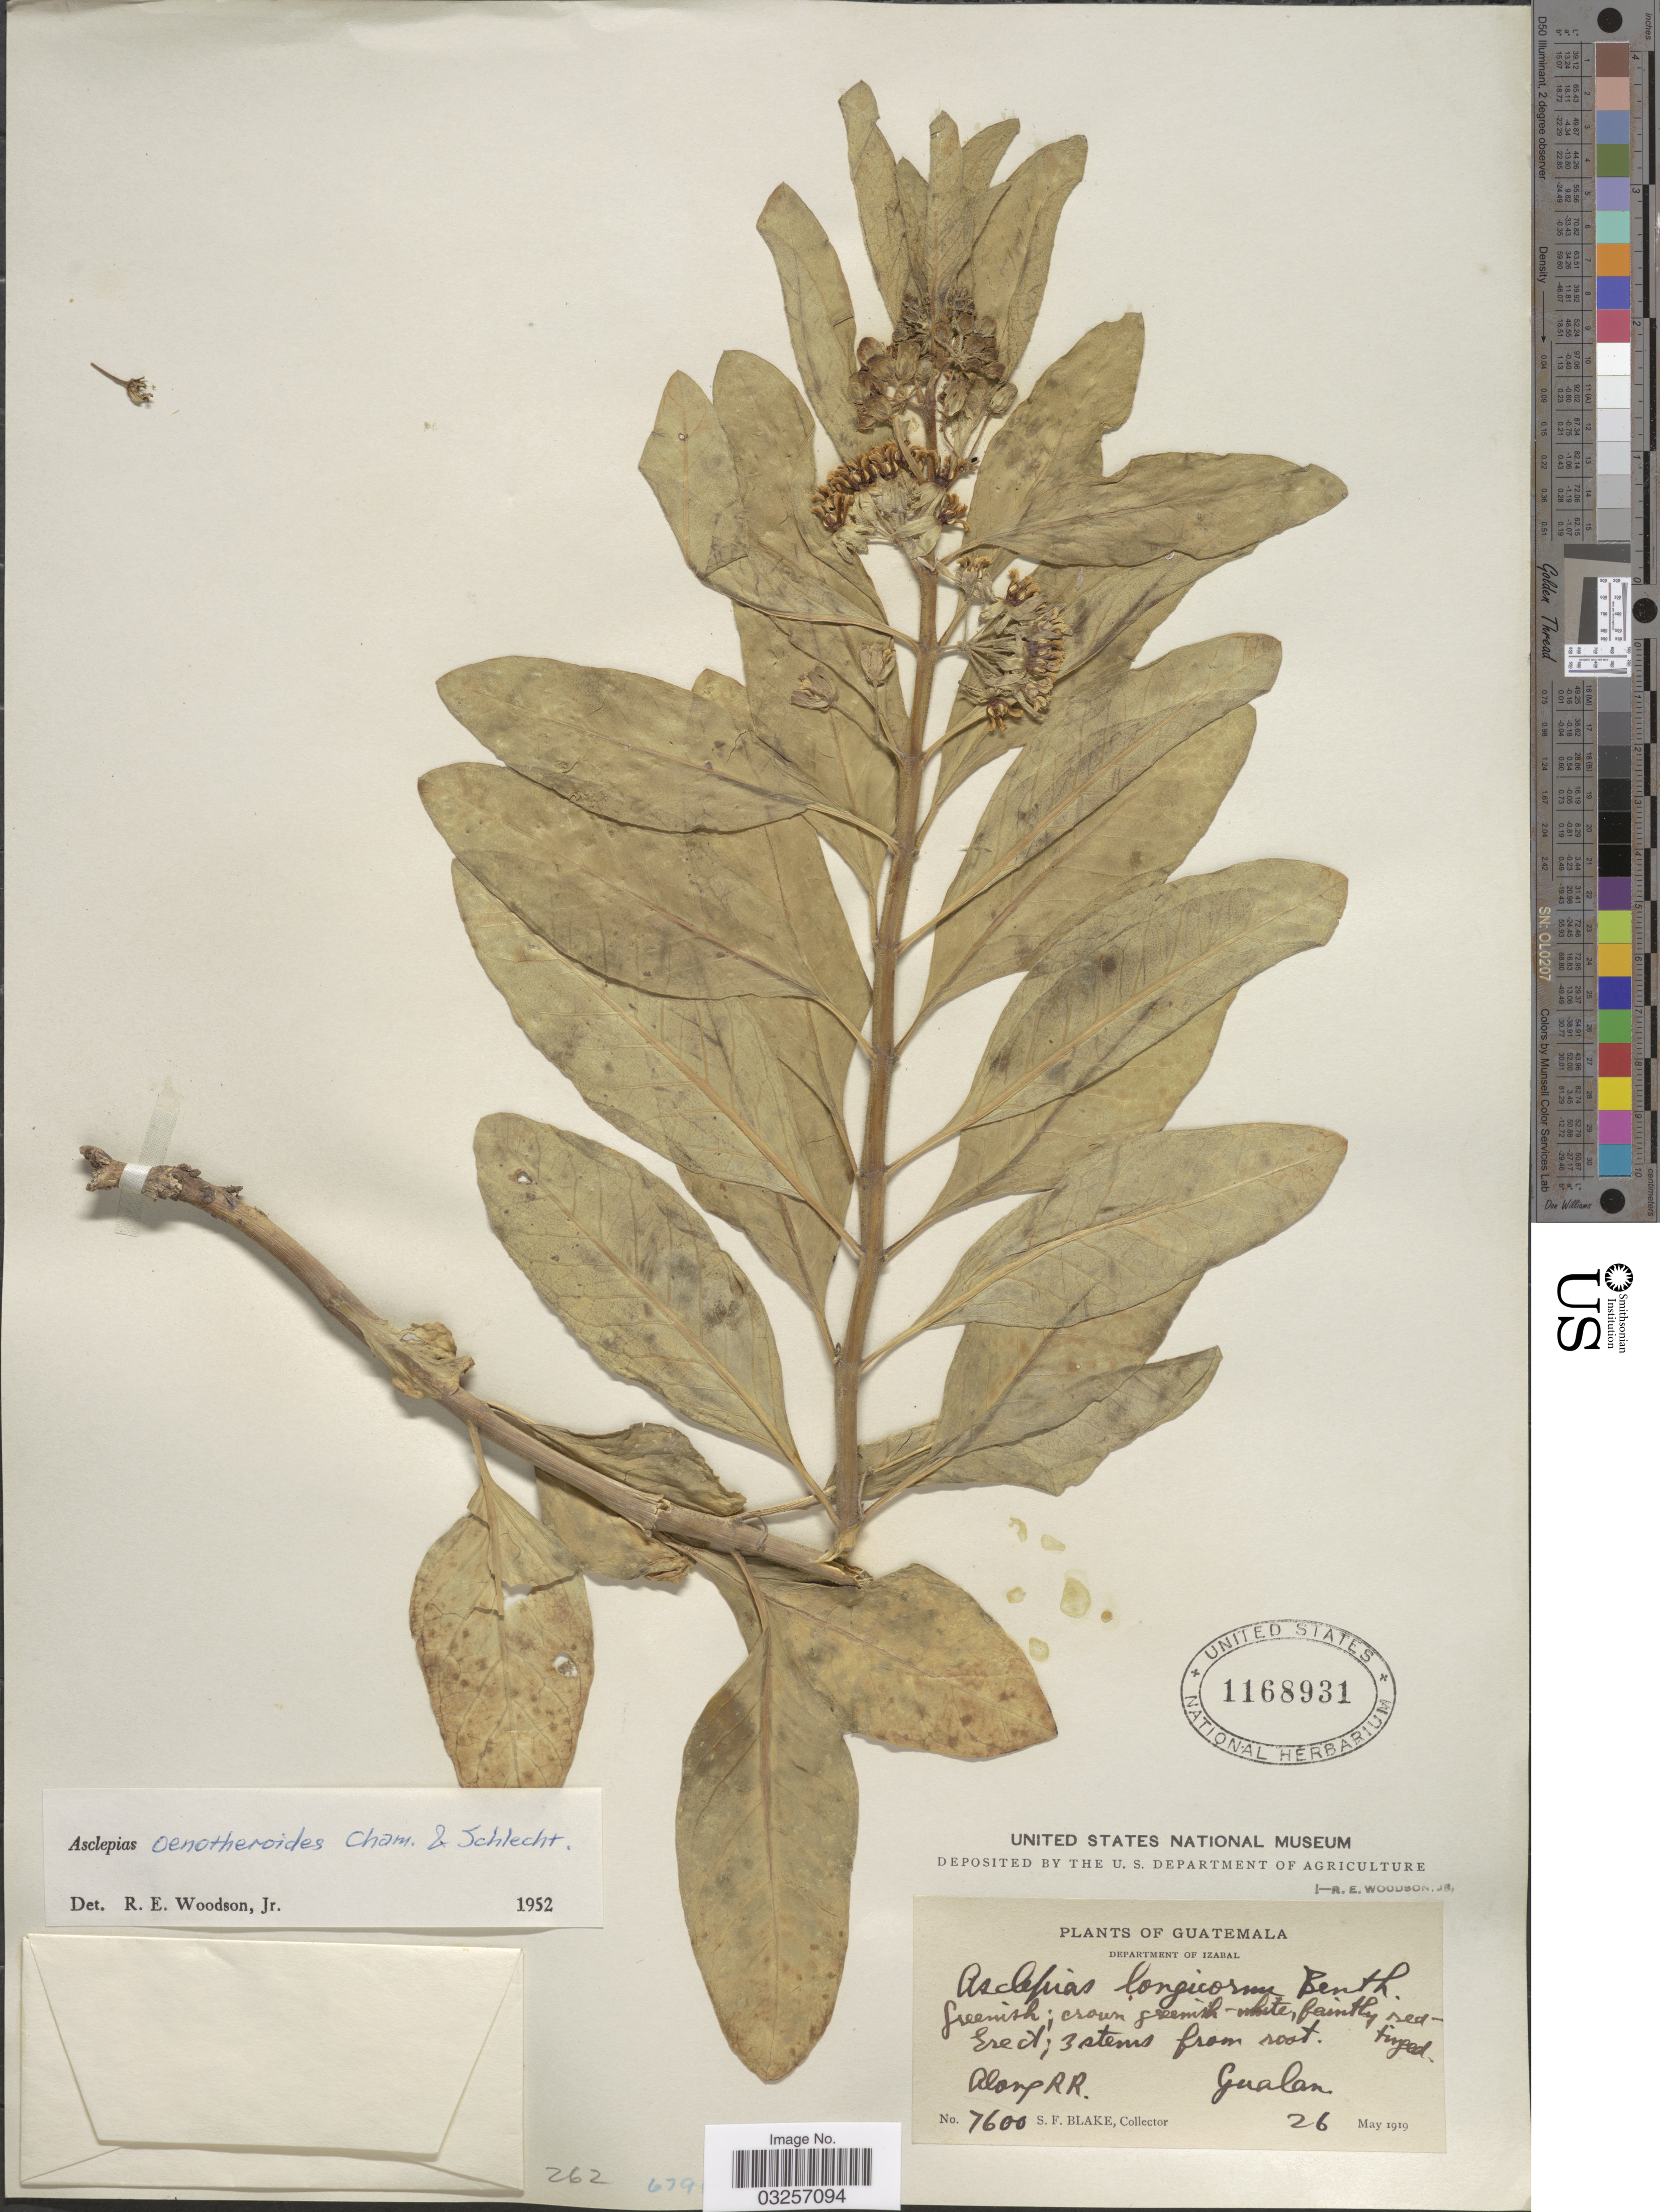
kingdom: Plantae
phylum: Tracheophyta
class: Magnoliopsida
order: Gentianales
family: Apocynaceae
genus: Asclepias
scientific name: Asclepias oenotheroides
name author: Schltdl. & Cham.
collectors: S. Blake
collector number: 7600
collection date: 1919-05-26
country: Guatemala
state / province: Izabal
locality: Department of Izabal. Along RR. Gualan.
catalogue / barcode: US 1168931